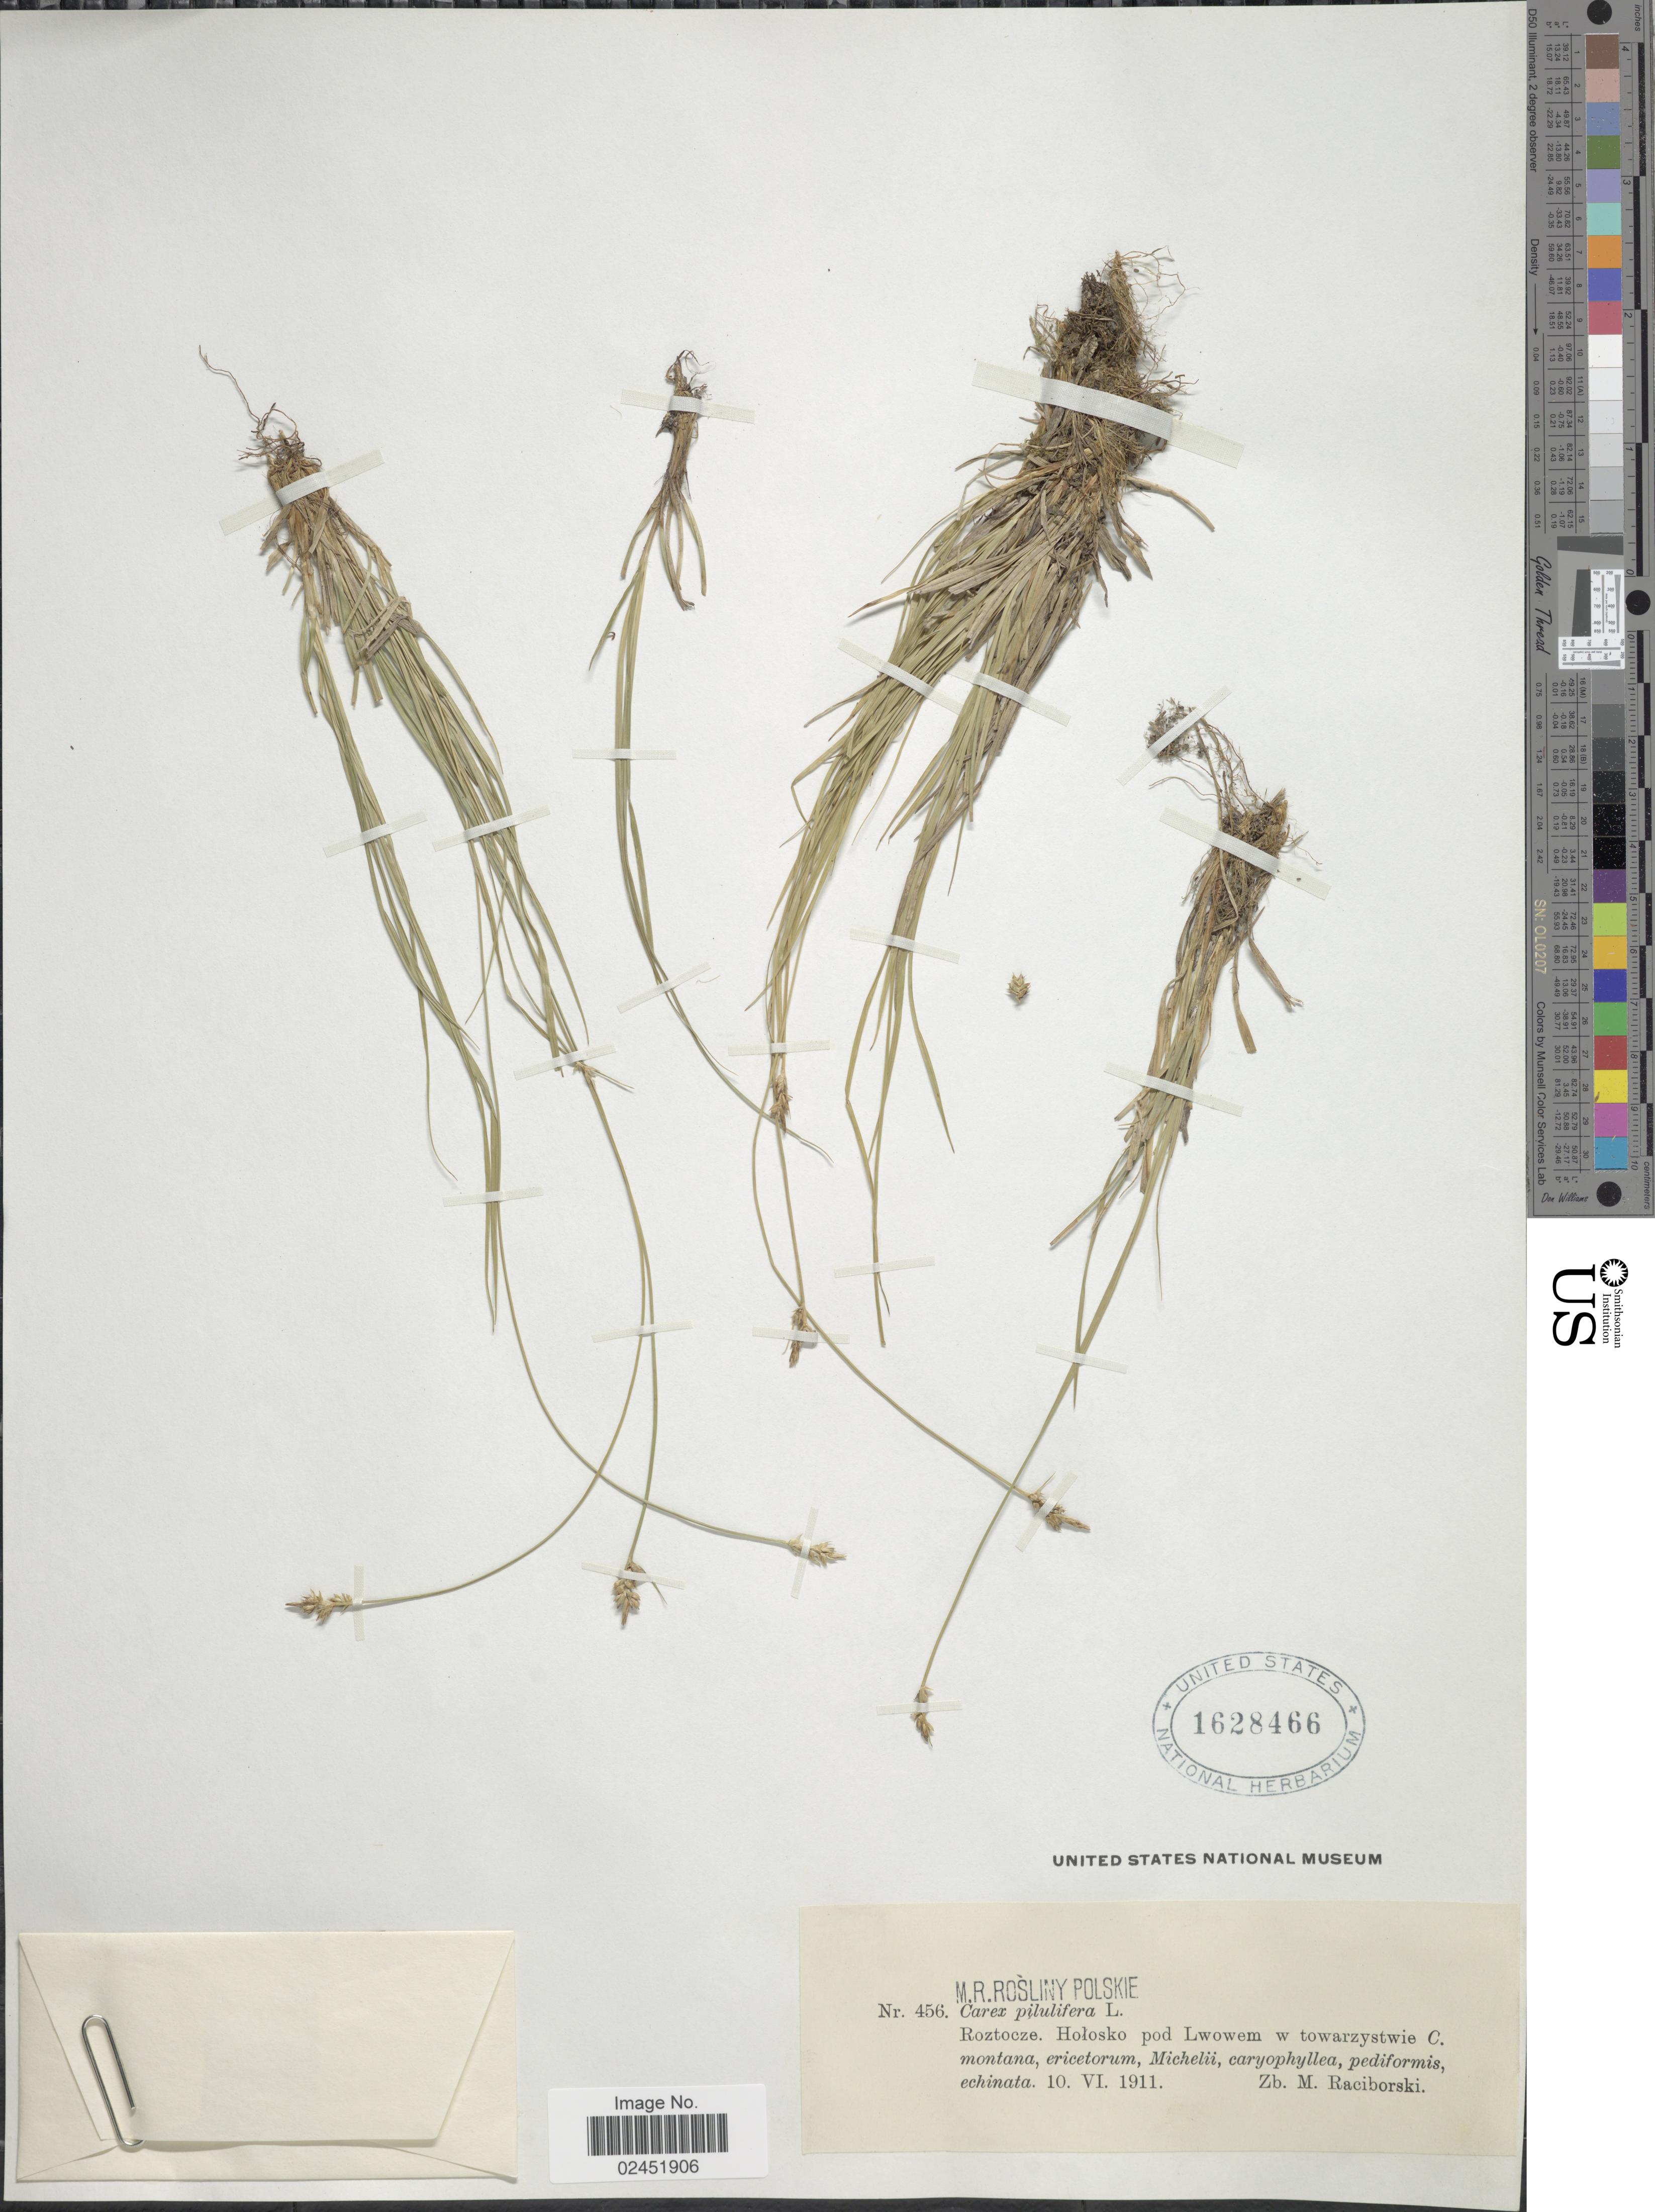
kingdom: Plantae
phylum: Tracheophyta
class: Liliopsida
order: Poales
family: Cyperaceae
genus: Carex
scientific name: Carex pilulifera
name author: L.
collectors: Z. Raciborski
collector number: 456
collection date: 1911-06-10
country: Poland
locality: Roztocze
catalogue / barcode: US 1628466